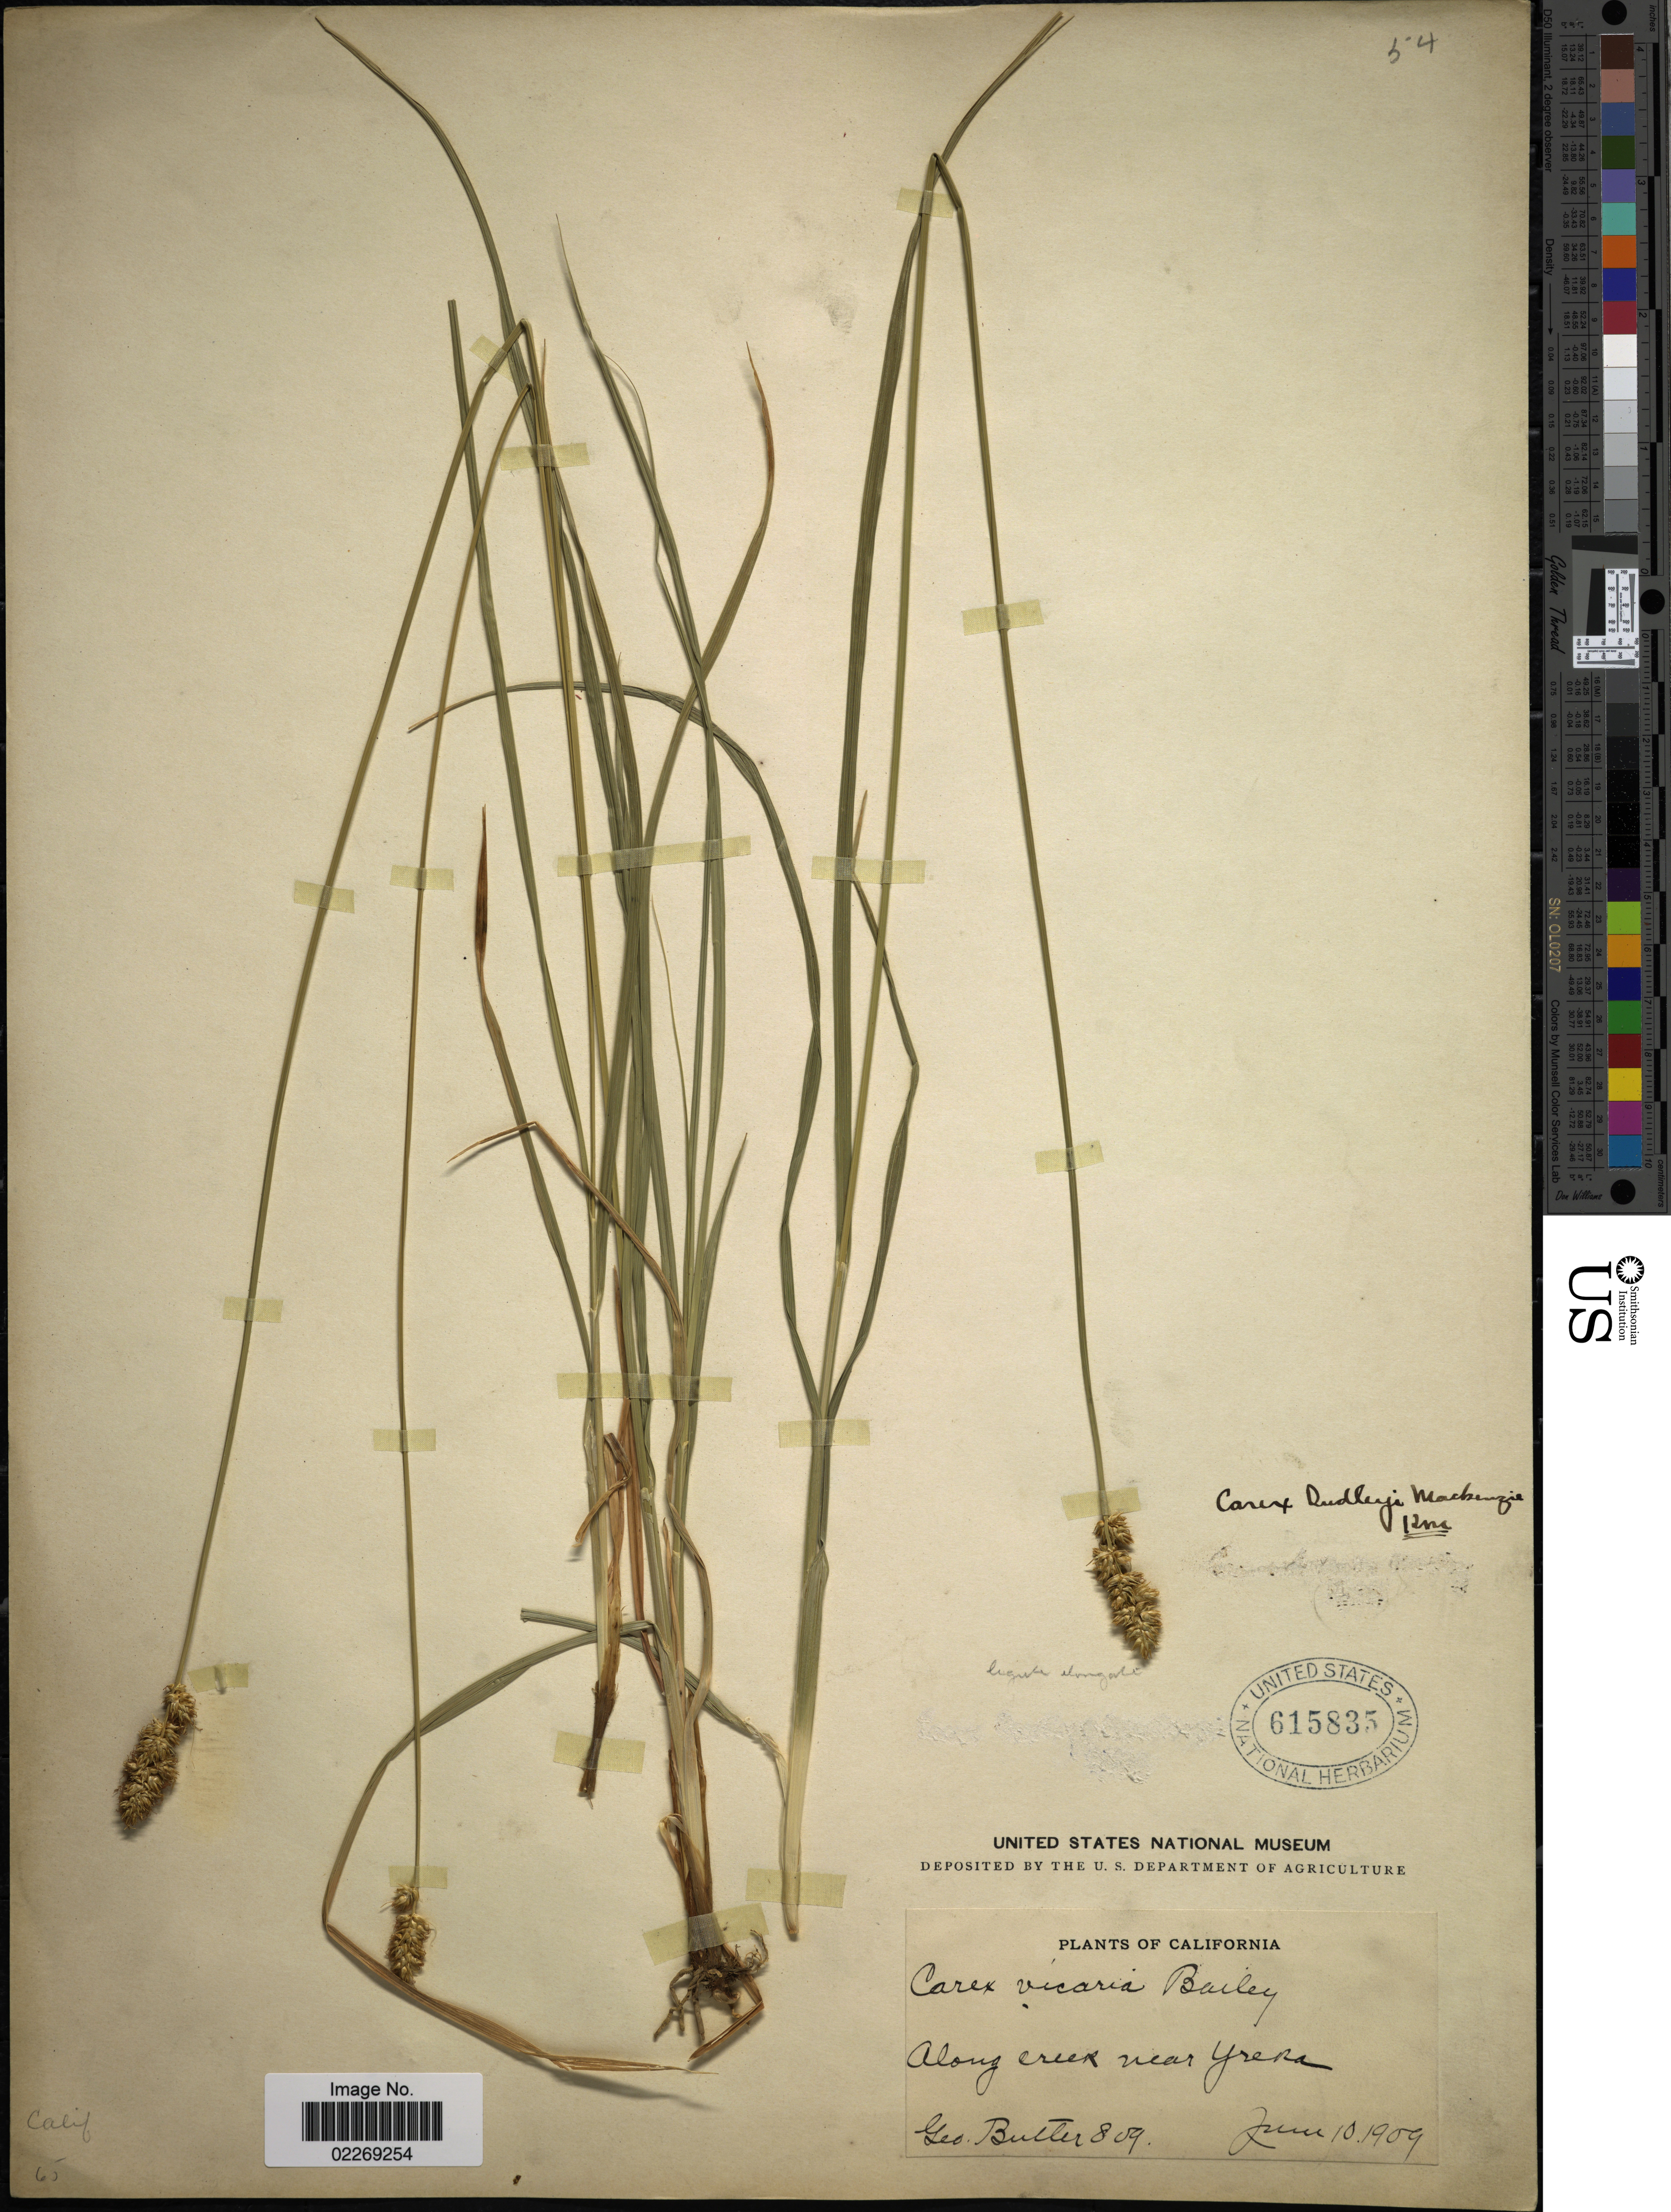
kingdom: Plantae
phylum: Tracheophyta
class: Liliopsida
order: Poales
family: Cyperaceae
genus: Carex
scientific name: Carex densa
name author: (L.H. Bailey) L.H. Bailey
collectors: G. D. Butler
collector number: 809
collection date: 1909-06-10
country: United States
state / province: California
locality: Along creek near Yreka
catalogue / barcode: US 615835